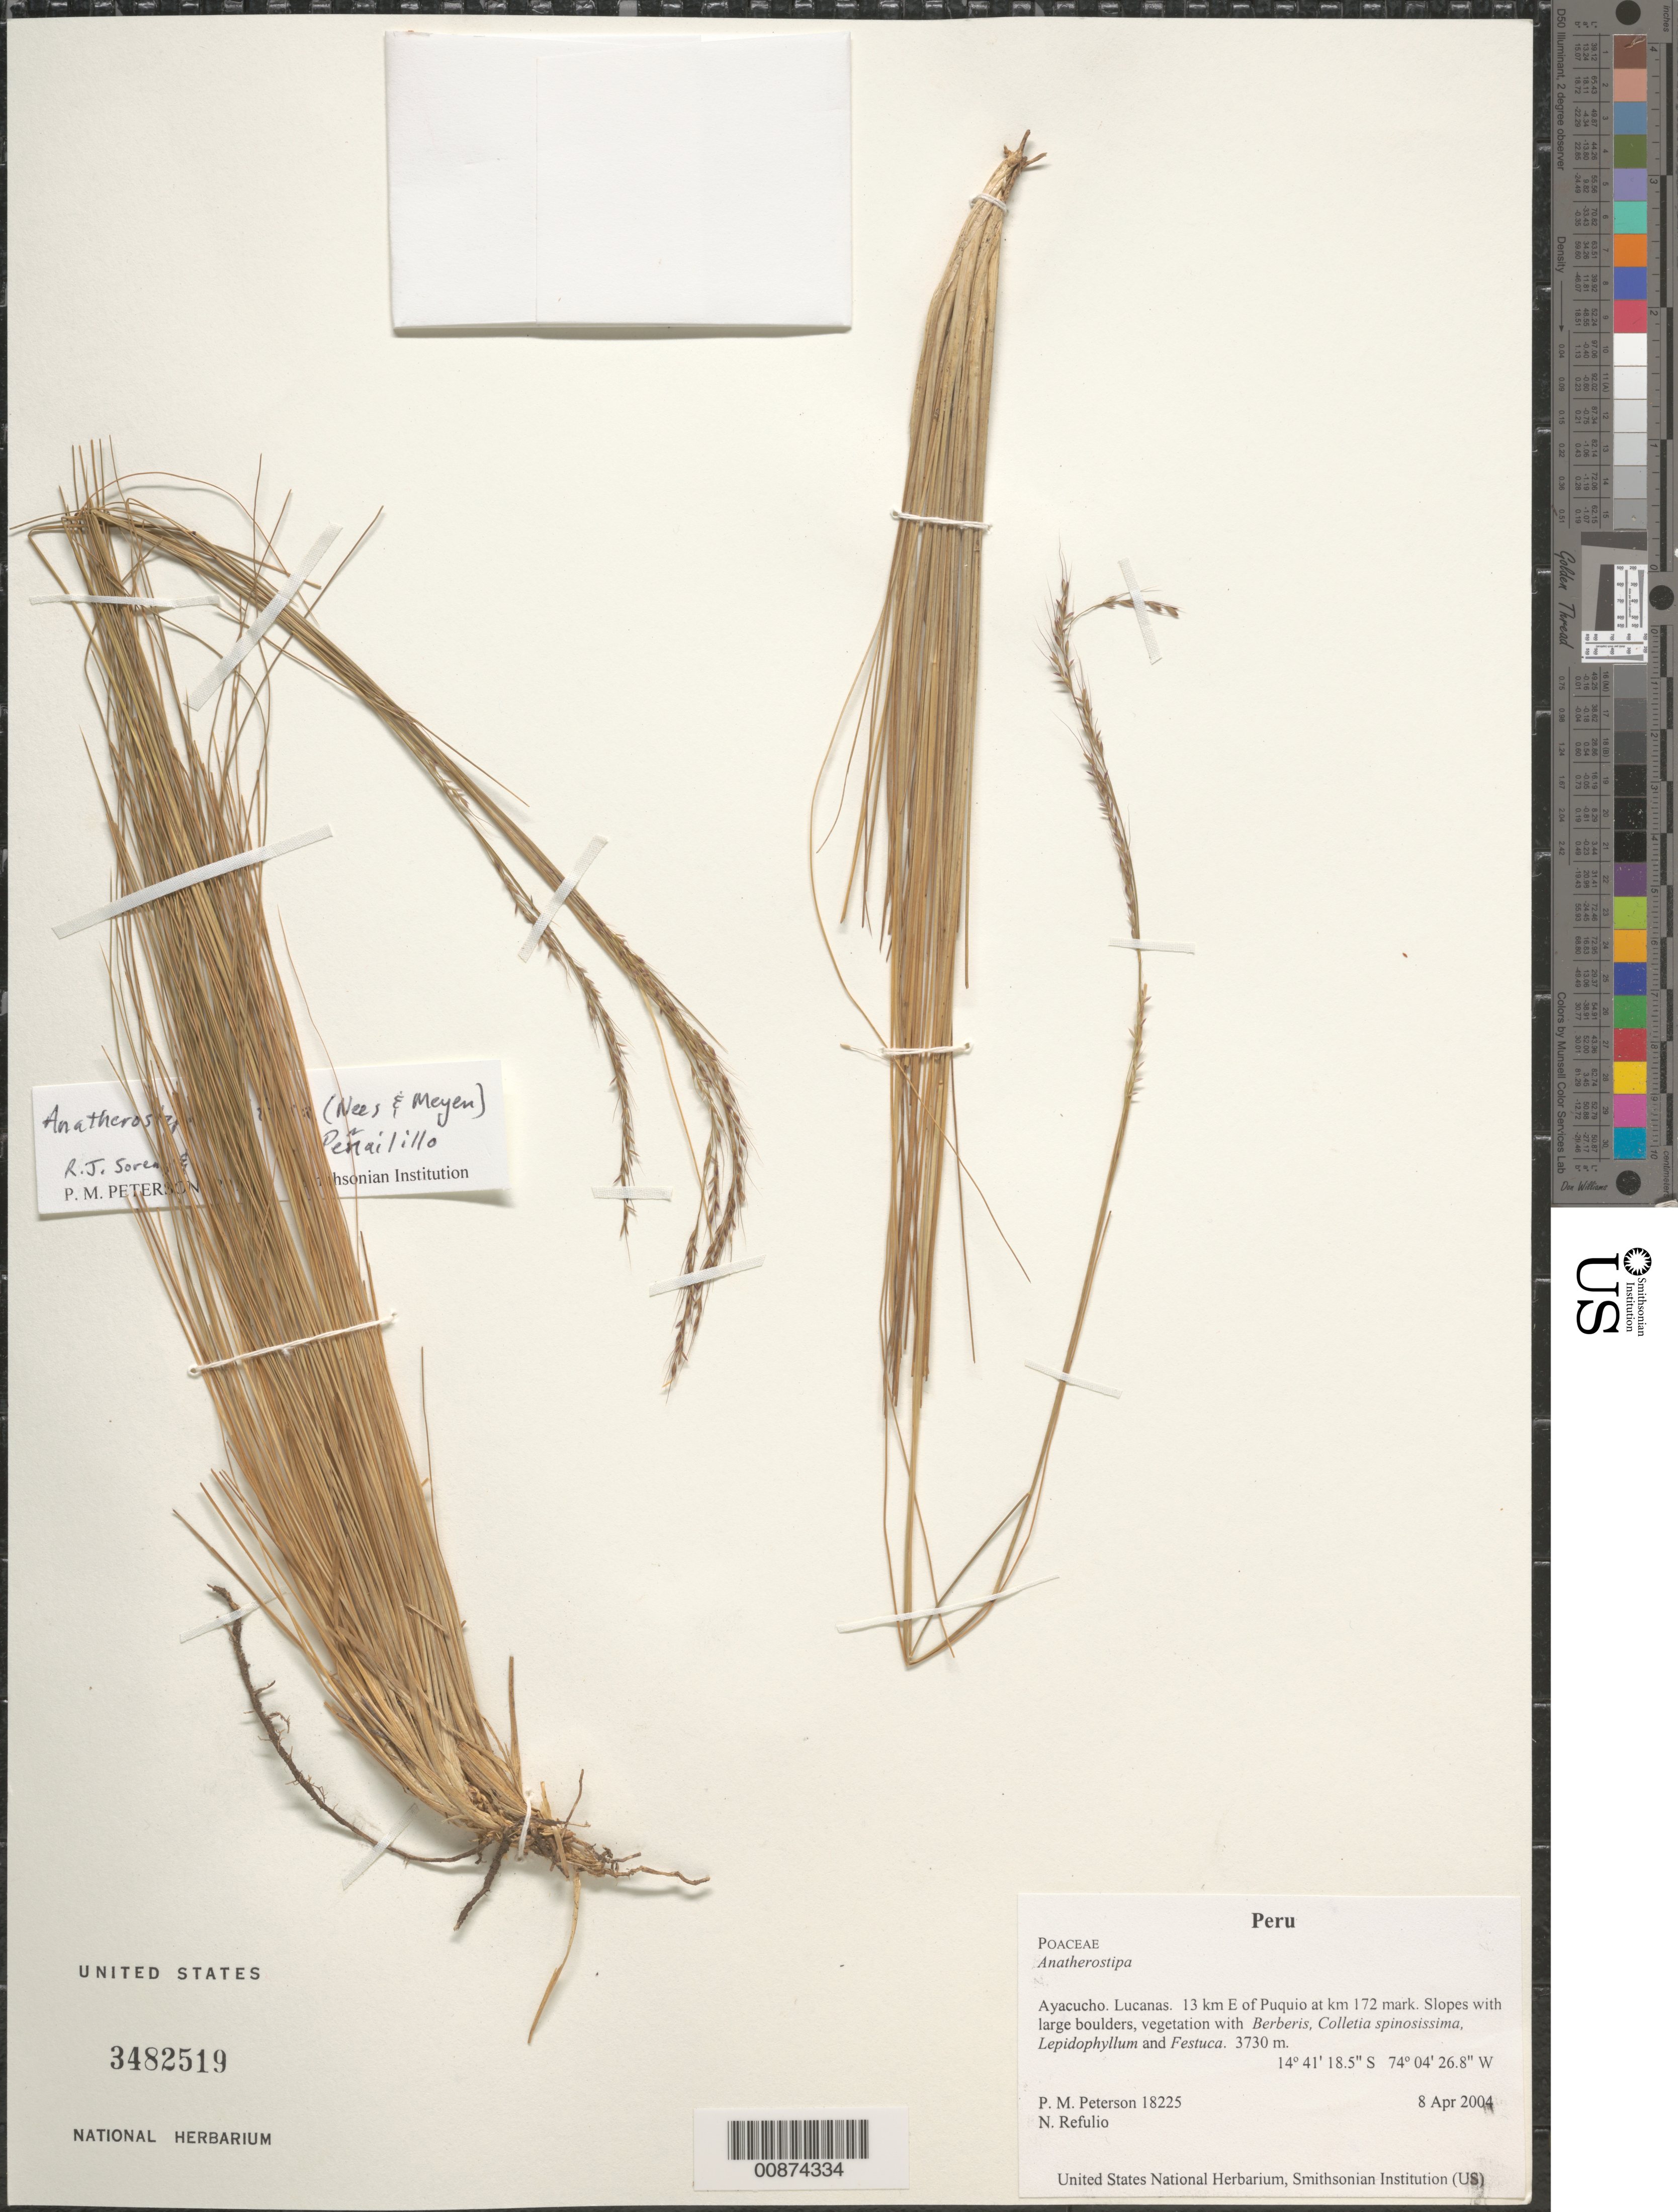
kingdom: Plantae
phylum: Tracheophyta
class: Liliopsida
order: Poales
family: Poaceae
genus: Anatherostipa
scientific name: Anatherostipa obtusa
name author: (Nees & Meyen) Peñailillo B.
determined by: Peterson, Paul M., (BOT), Smithsonian Institution - National Museum of Natural History (UNITED STATES)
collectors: P. M. Peterson & N. Refulio-Rodríguez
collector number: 18225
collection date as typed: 08 Apr 2004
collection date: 2004-04-08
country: Peru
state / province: Ayacucho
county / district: Lucanas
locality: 13 km E of Puquio at km 172 mark. Slopes with large boulders, vegetation with Berberis, Colletia spinosissima, Lepidophyllum and Festuca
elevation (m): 3730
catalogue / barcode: US 3482519